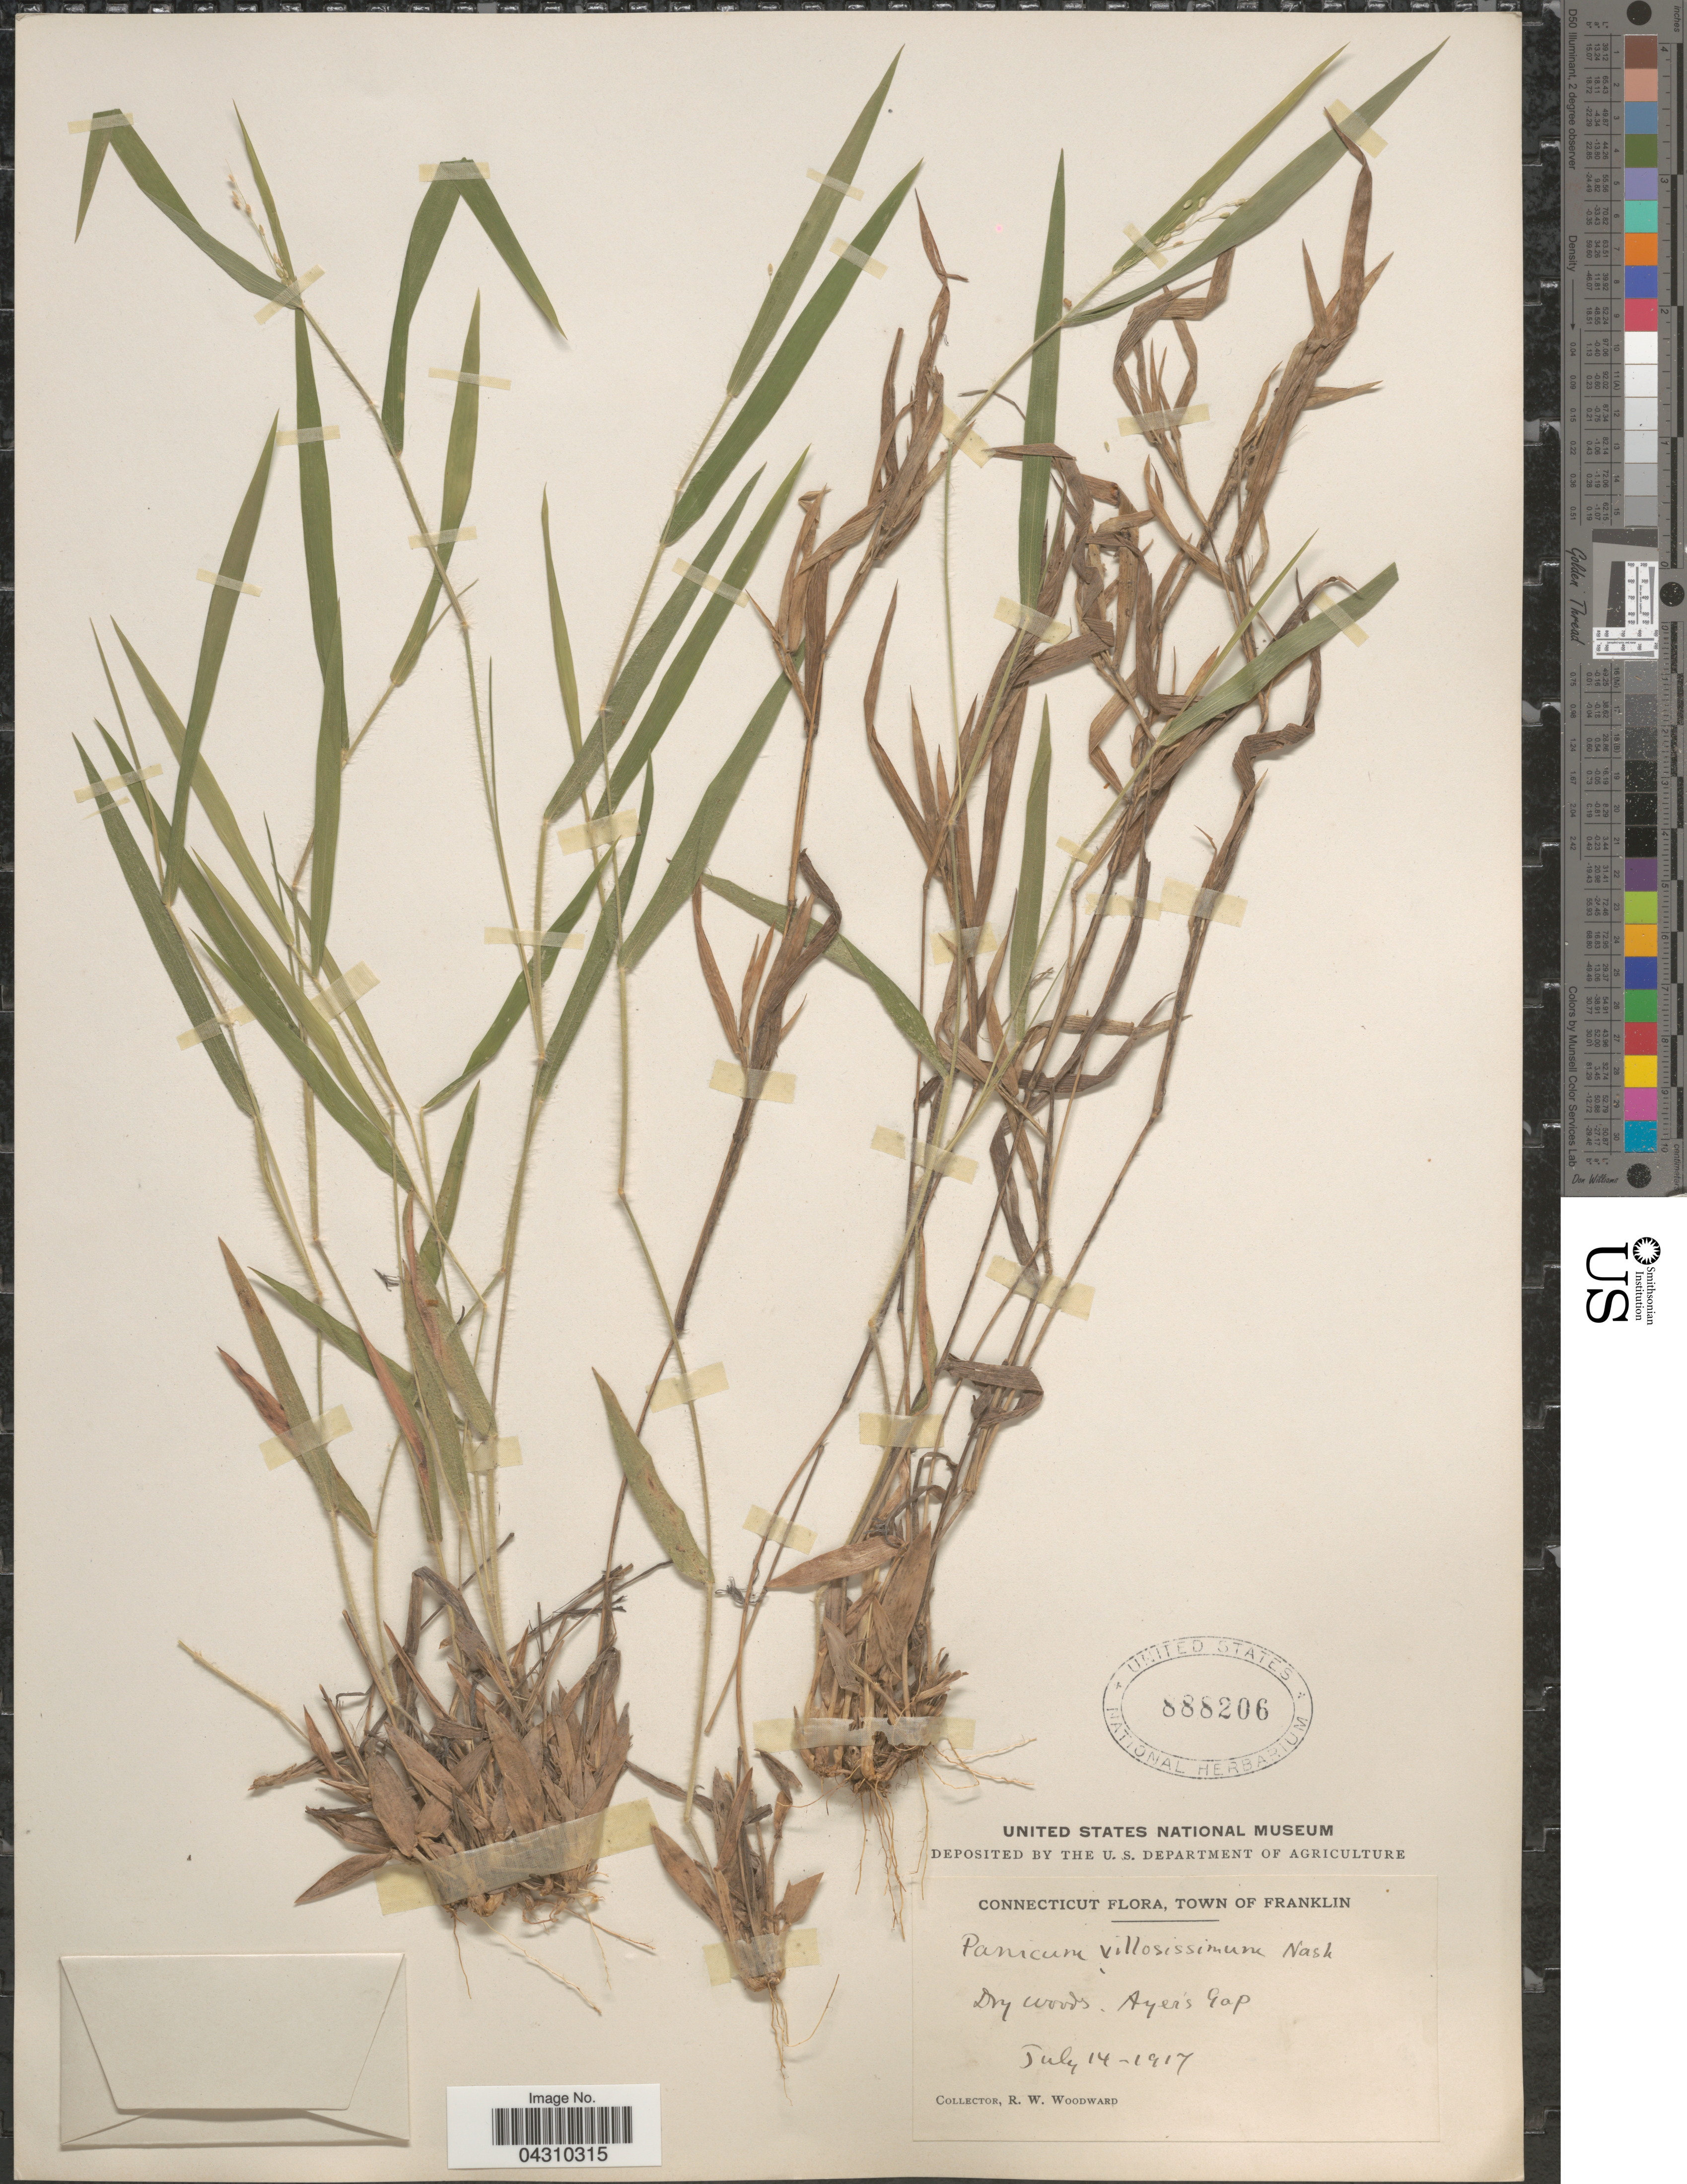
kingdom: Plantae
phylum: Tracheophyta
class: Liliopsida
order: Poales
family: Poaceae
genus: Dichanthelium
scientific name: Dichanthelium acuminatum var. acuminatum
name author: (Sw.) Gould & C.A. Clark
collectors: R. Woodward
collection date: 1917-07-14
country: United States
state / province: Connecticut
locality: Town of Franklin. Dry woods, Ayer's Gap.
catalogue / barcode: US 888206